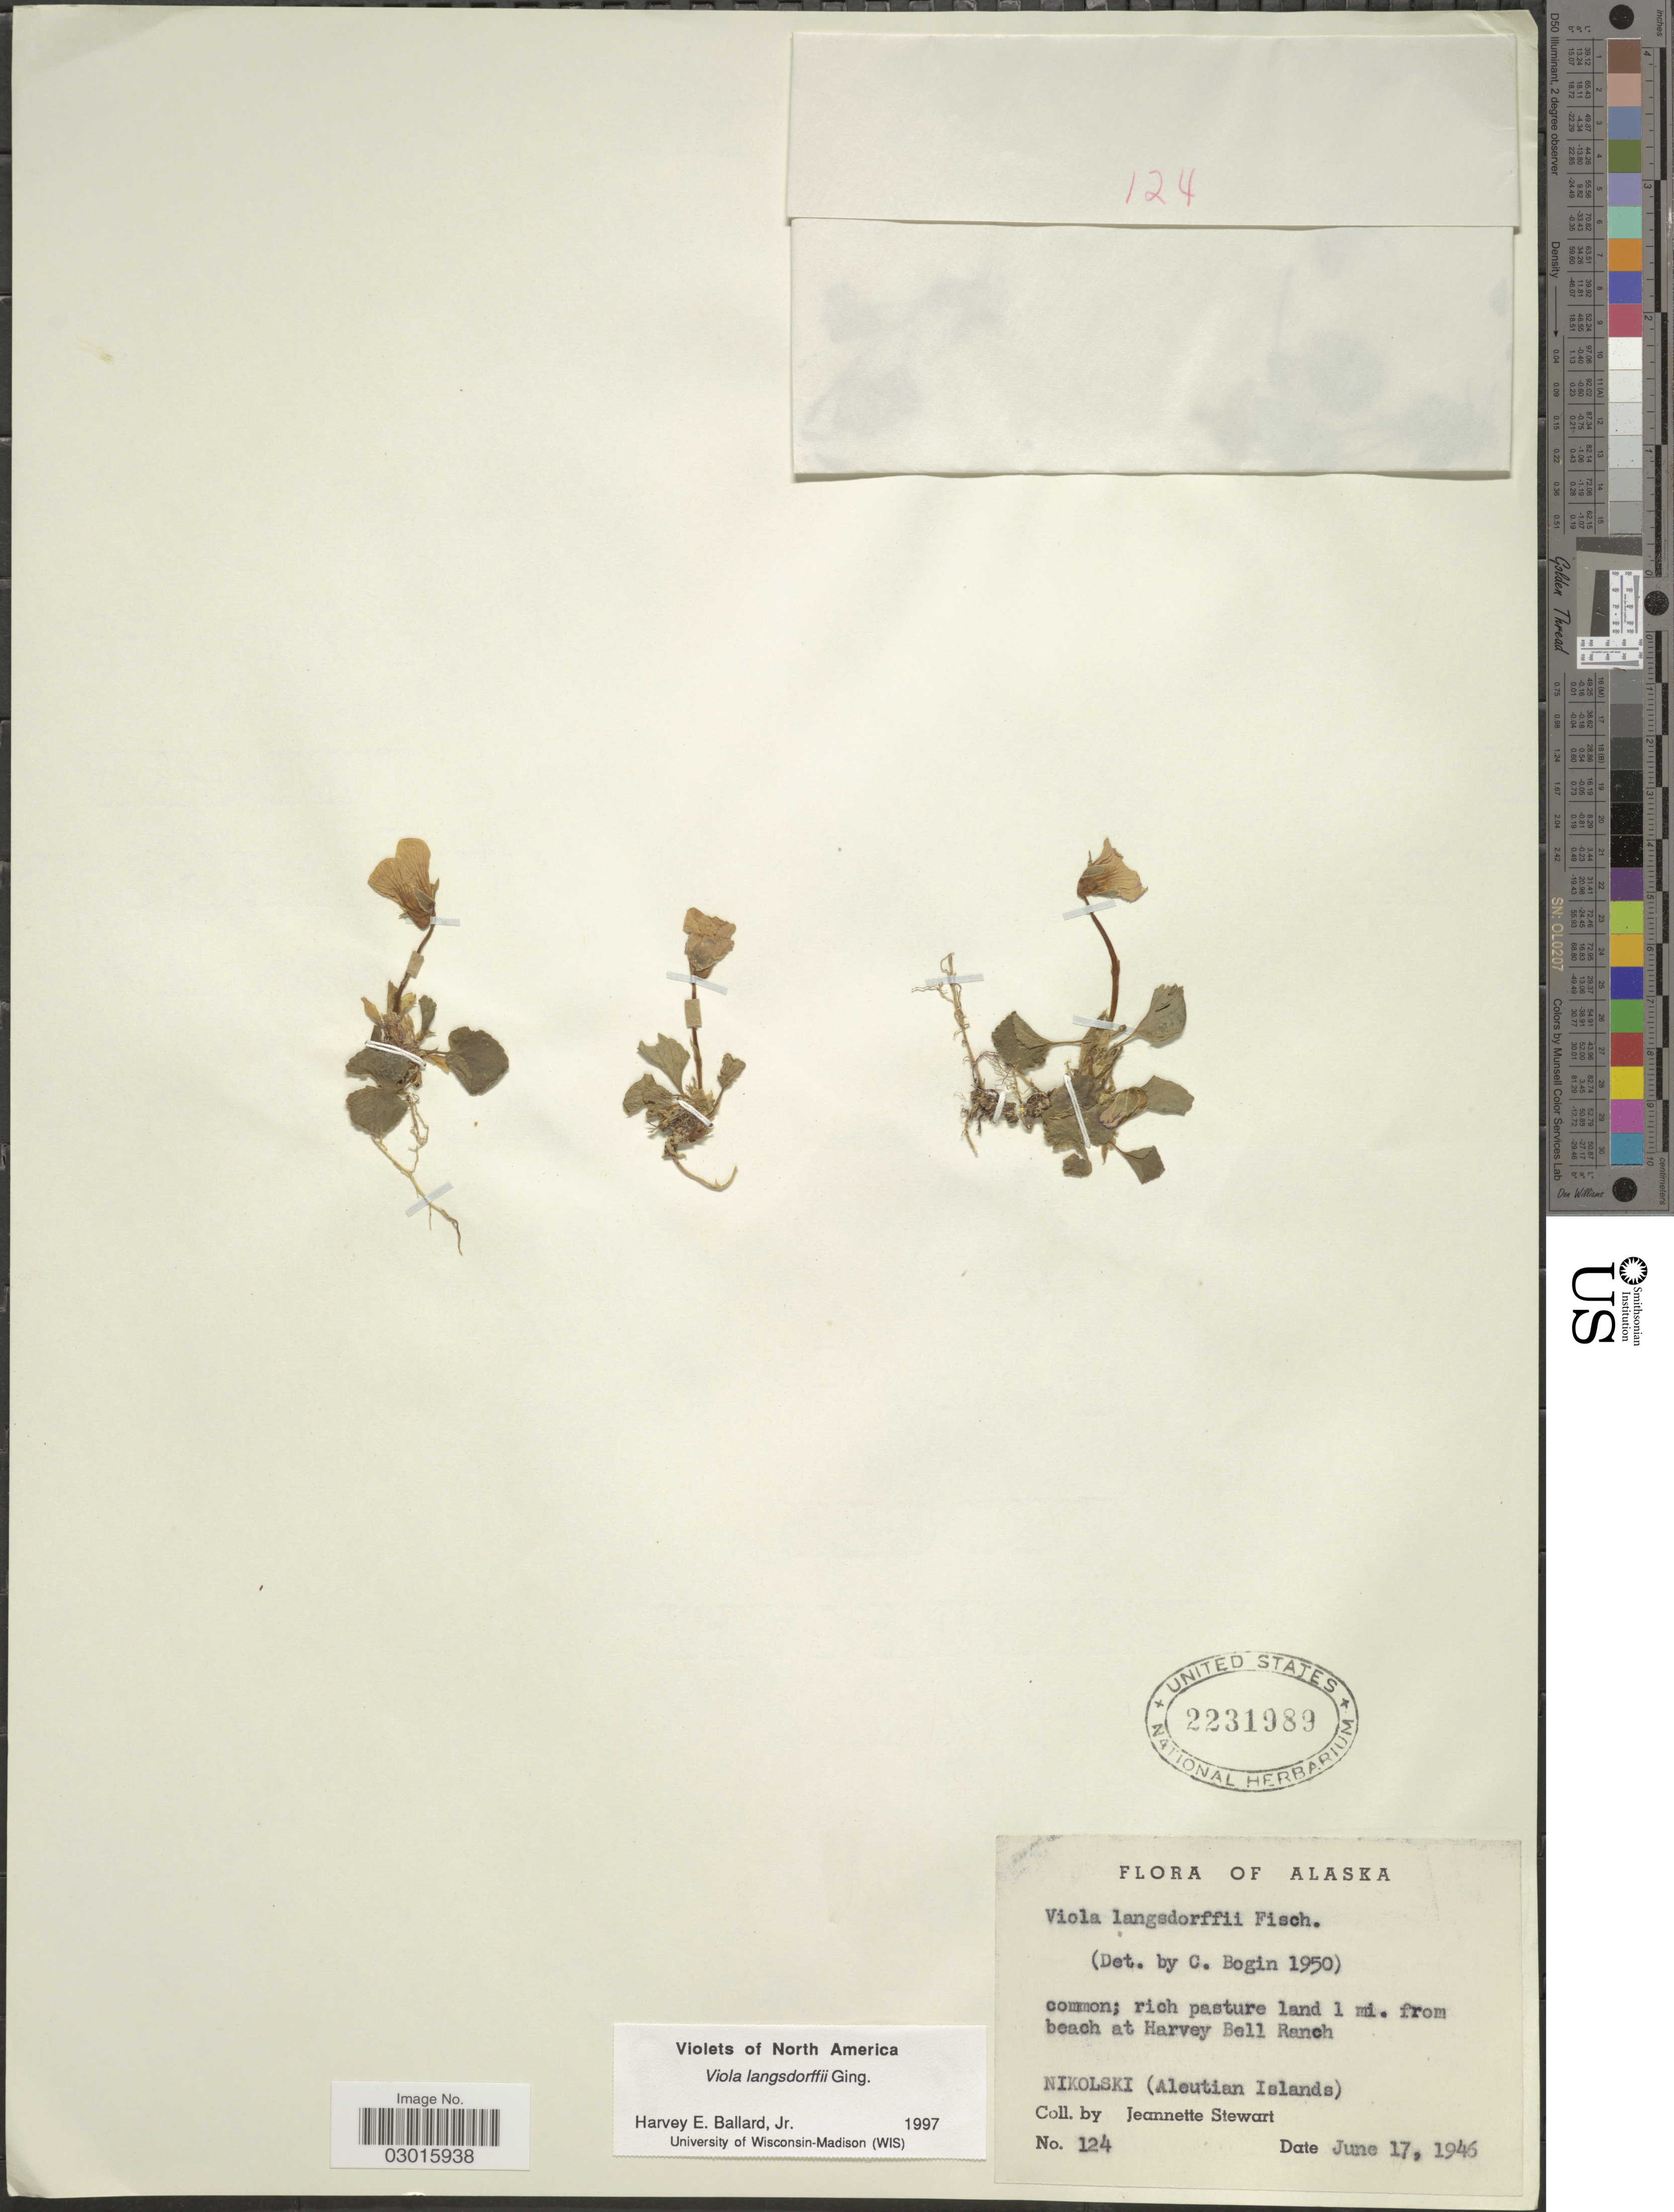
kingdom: Plantae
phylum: Tracheophyta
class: Magnoliopsida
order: Malpighiales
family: Violaceae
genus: Viola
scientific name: Viola langsdorffii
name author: Fisch. ex Ging.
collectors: J. Stewart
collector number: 124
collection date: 1946-06-17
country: United States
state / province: Alaska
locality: Rich pasture land 1 mi. from beach at Harvey Bell Ranch, Nikolski (Aleutian Islands).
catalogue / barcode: US 2231989